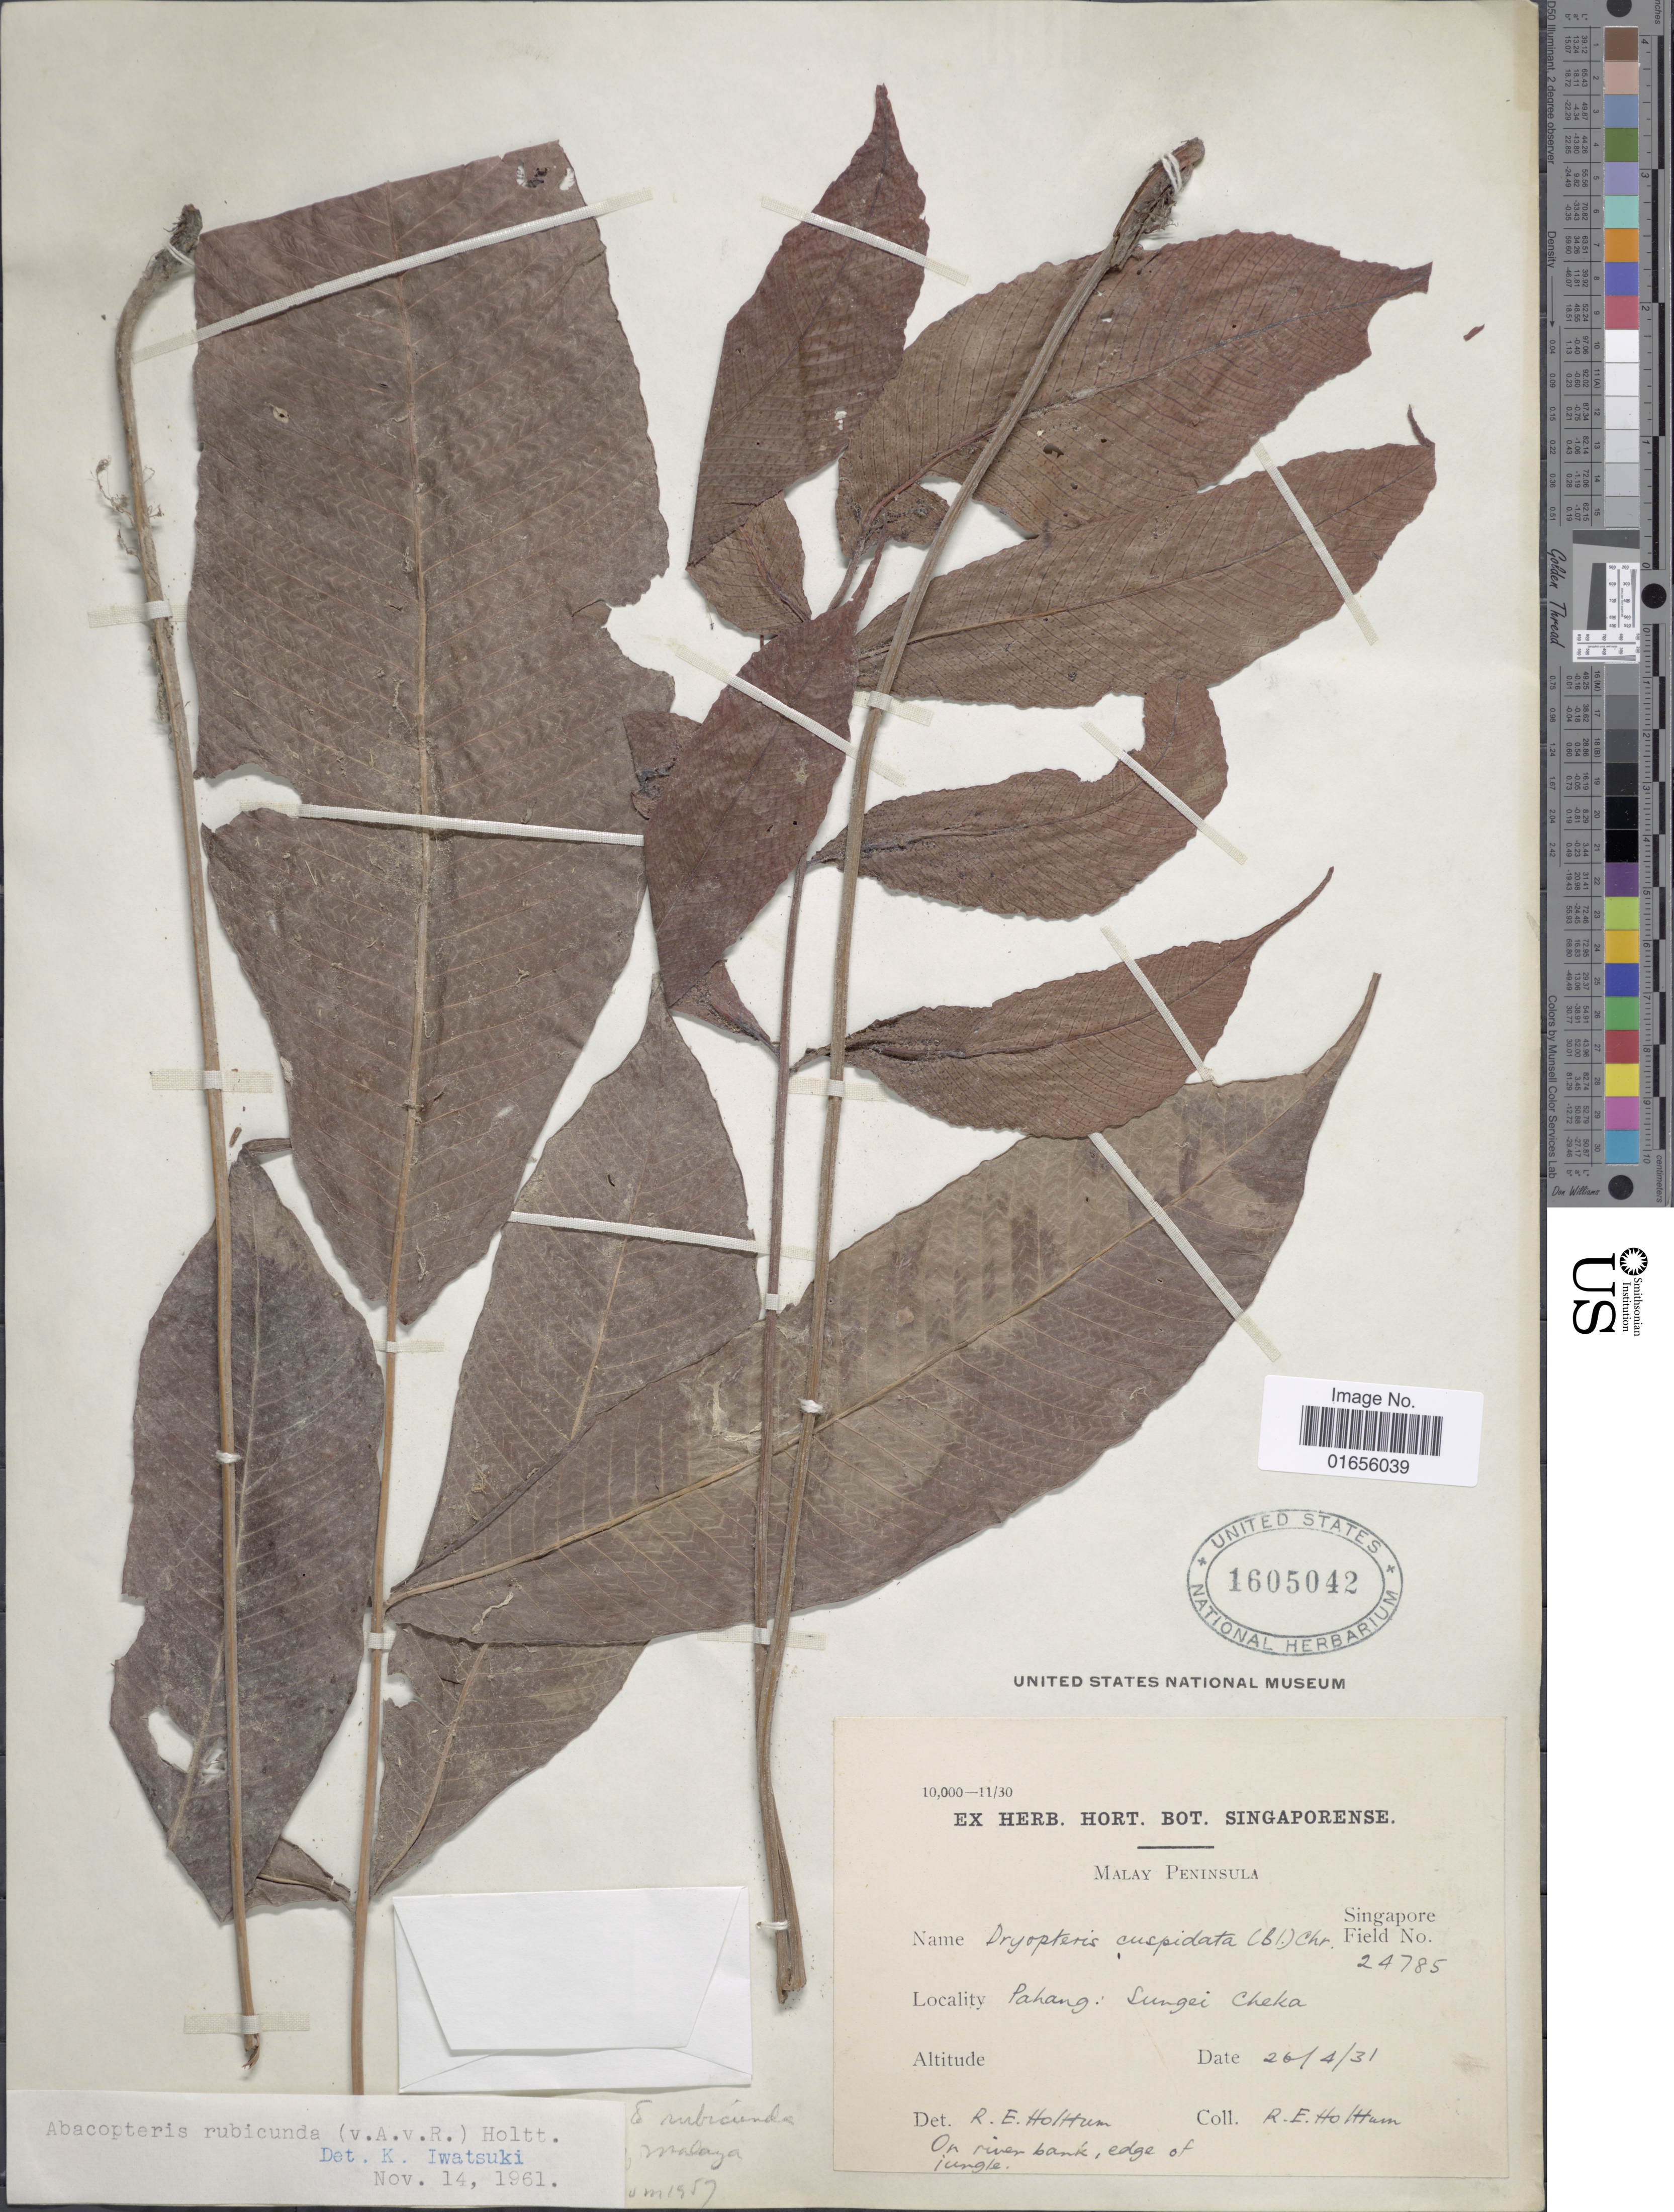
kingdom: Plantae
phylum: Tracheophyta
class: Polypodiopsida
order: Polypodiales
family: Thelypteridaceae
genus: Pronephrium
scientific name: Pronephrium rubicundum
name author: (Alderw.) Holttum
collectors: R. E. Holttum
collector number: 24785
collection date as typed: Transcribed d/m/y: 26/4/31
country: Malaysia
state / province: Pahang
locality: Malay Peninsula, Sungei Cheka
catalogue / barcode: US 1605042